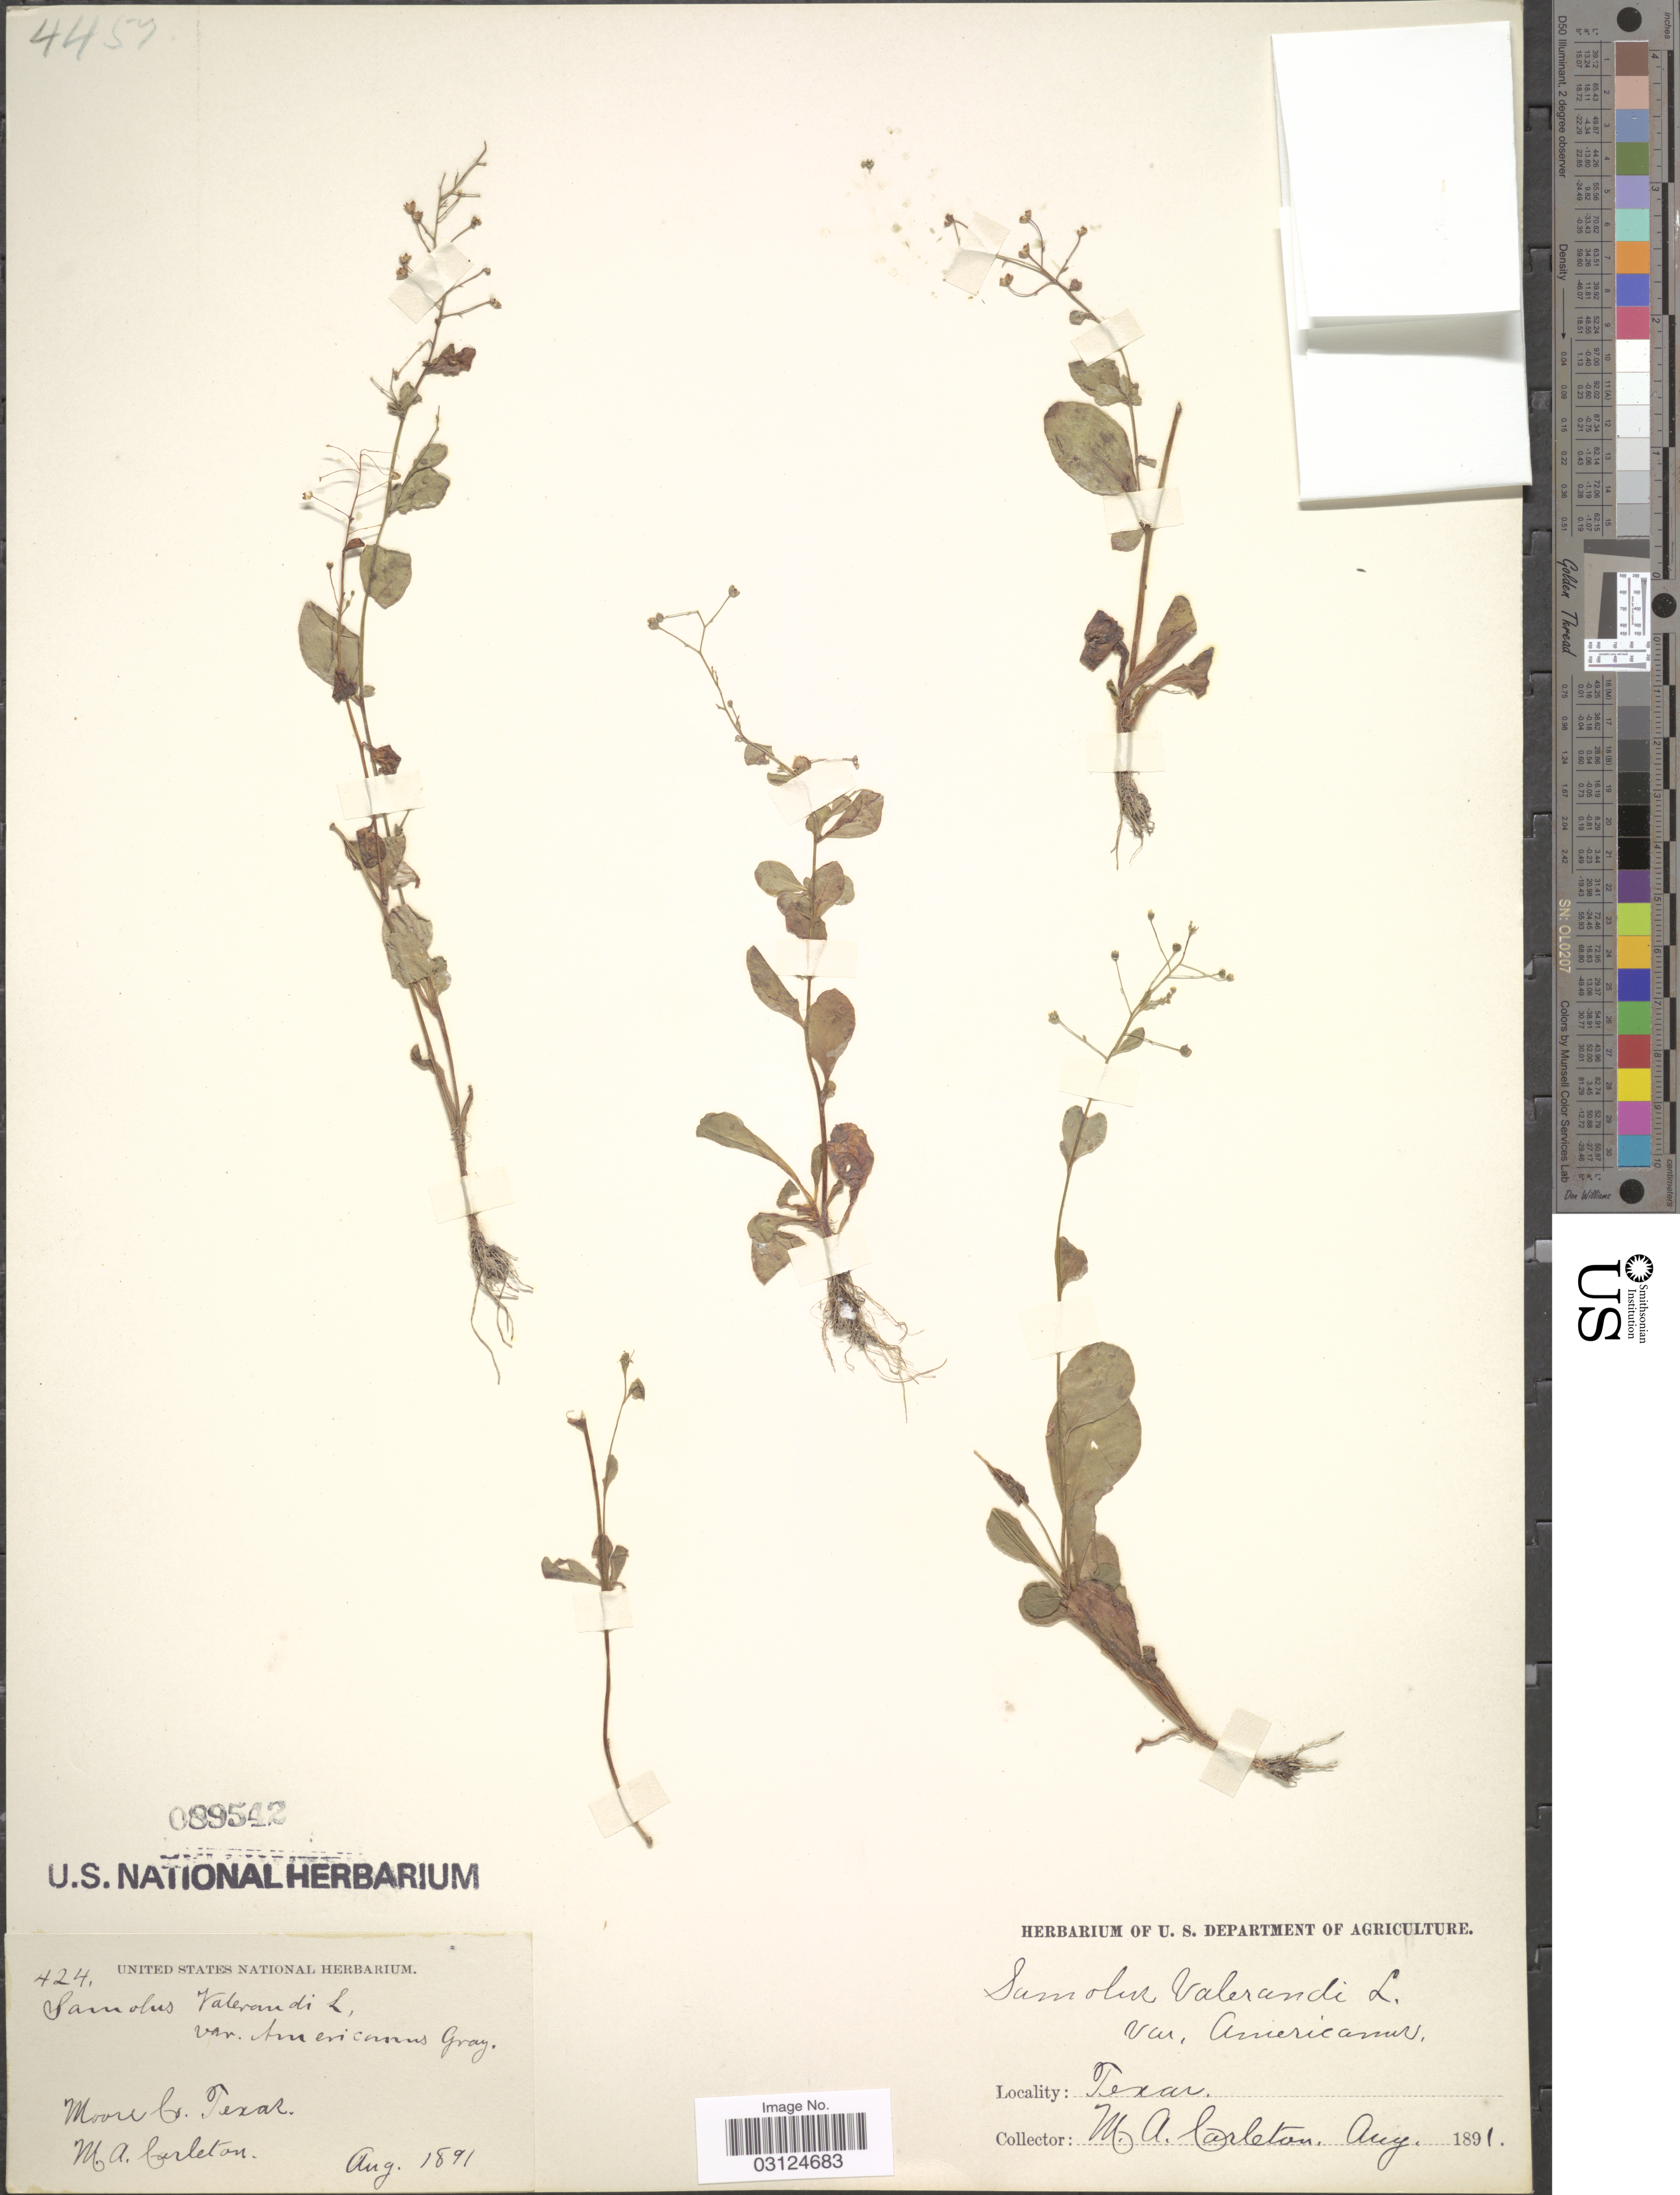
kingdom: Plantae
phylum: Tracheophyta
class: Magnoliopsida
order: Ericales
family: Primulaceae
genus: Samolus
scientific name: Samolus parviflorus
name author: Raf.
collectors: M. A. Carleton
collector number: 424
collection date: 1891-08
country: United States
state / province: Texas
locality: Moore Co.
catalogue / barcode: US 89542